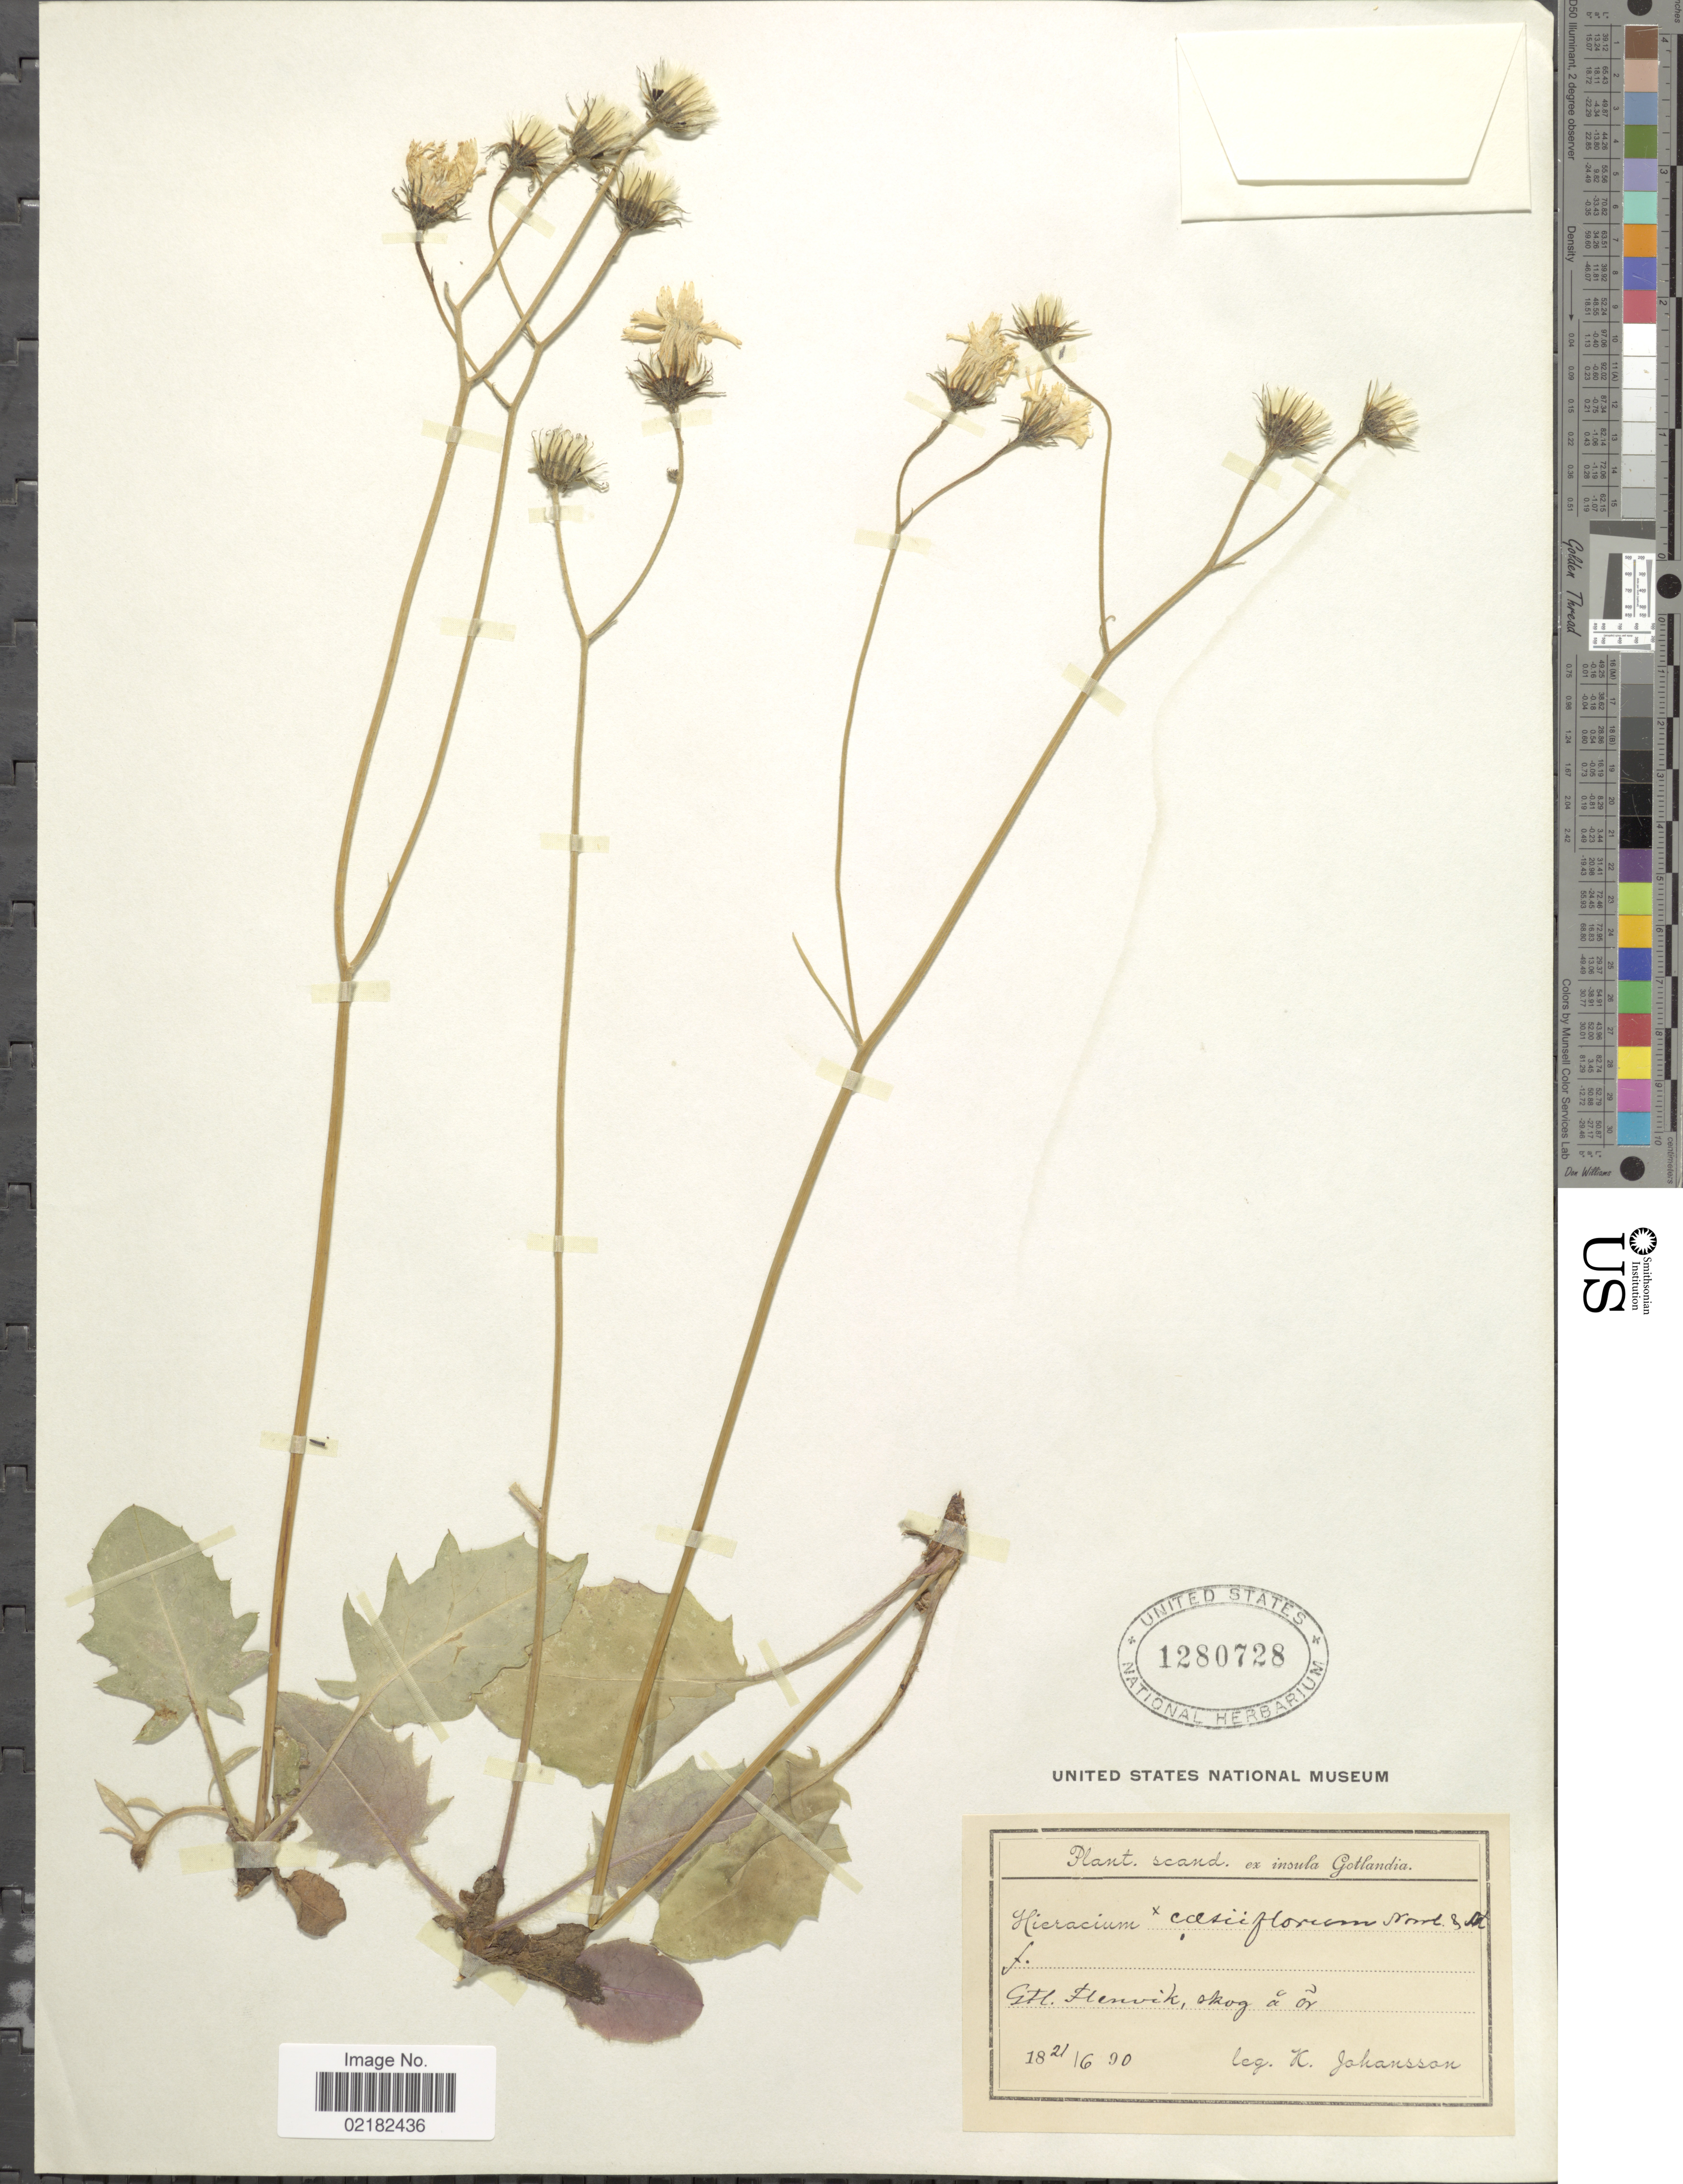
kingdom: Plantae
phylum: Tracheophyta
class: Magnoliopsida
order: Asterales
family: Asteraceae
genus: Hieracium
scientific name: Hieracium bifidum subsp. caesiiflorum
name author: (Norrl.) Zahn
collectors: K. Johansson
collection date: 1890-06-21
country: Sweden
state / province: Gotland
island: Gotland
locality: Scand., insula Gotlandia, Gtl. Flenwik.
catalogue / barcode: US 1280728